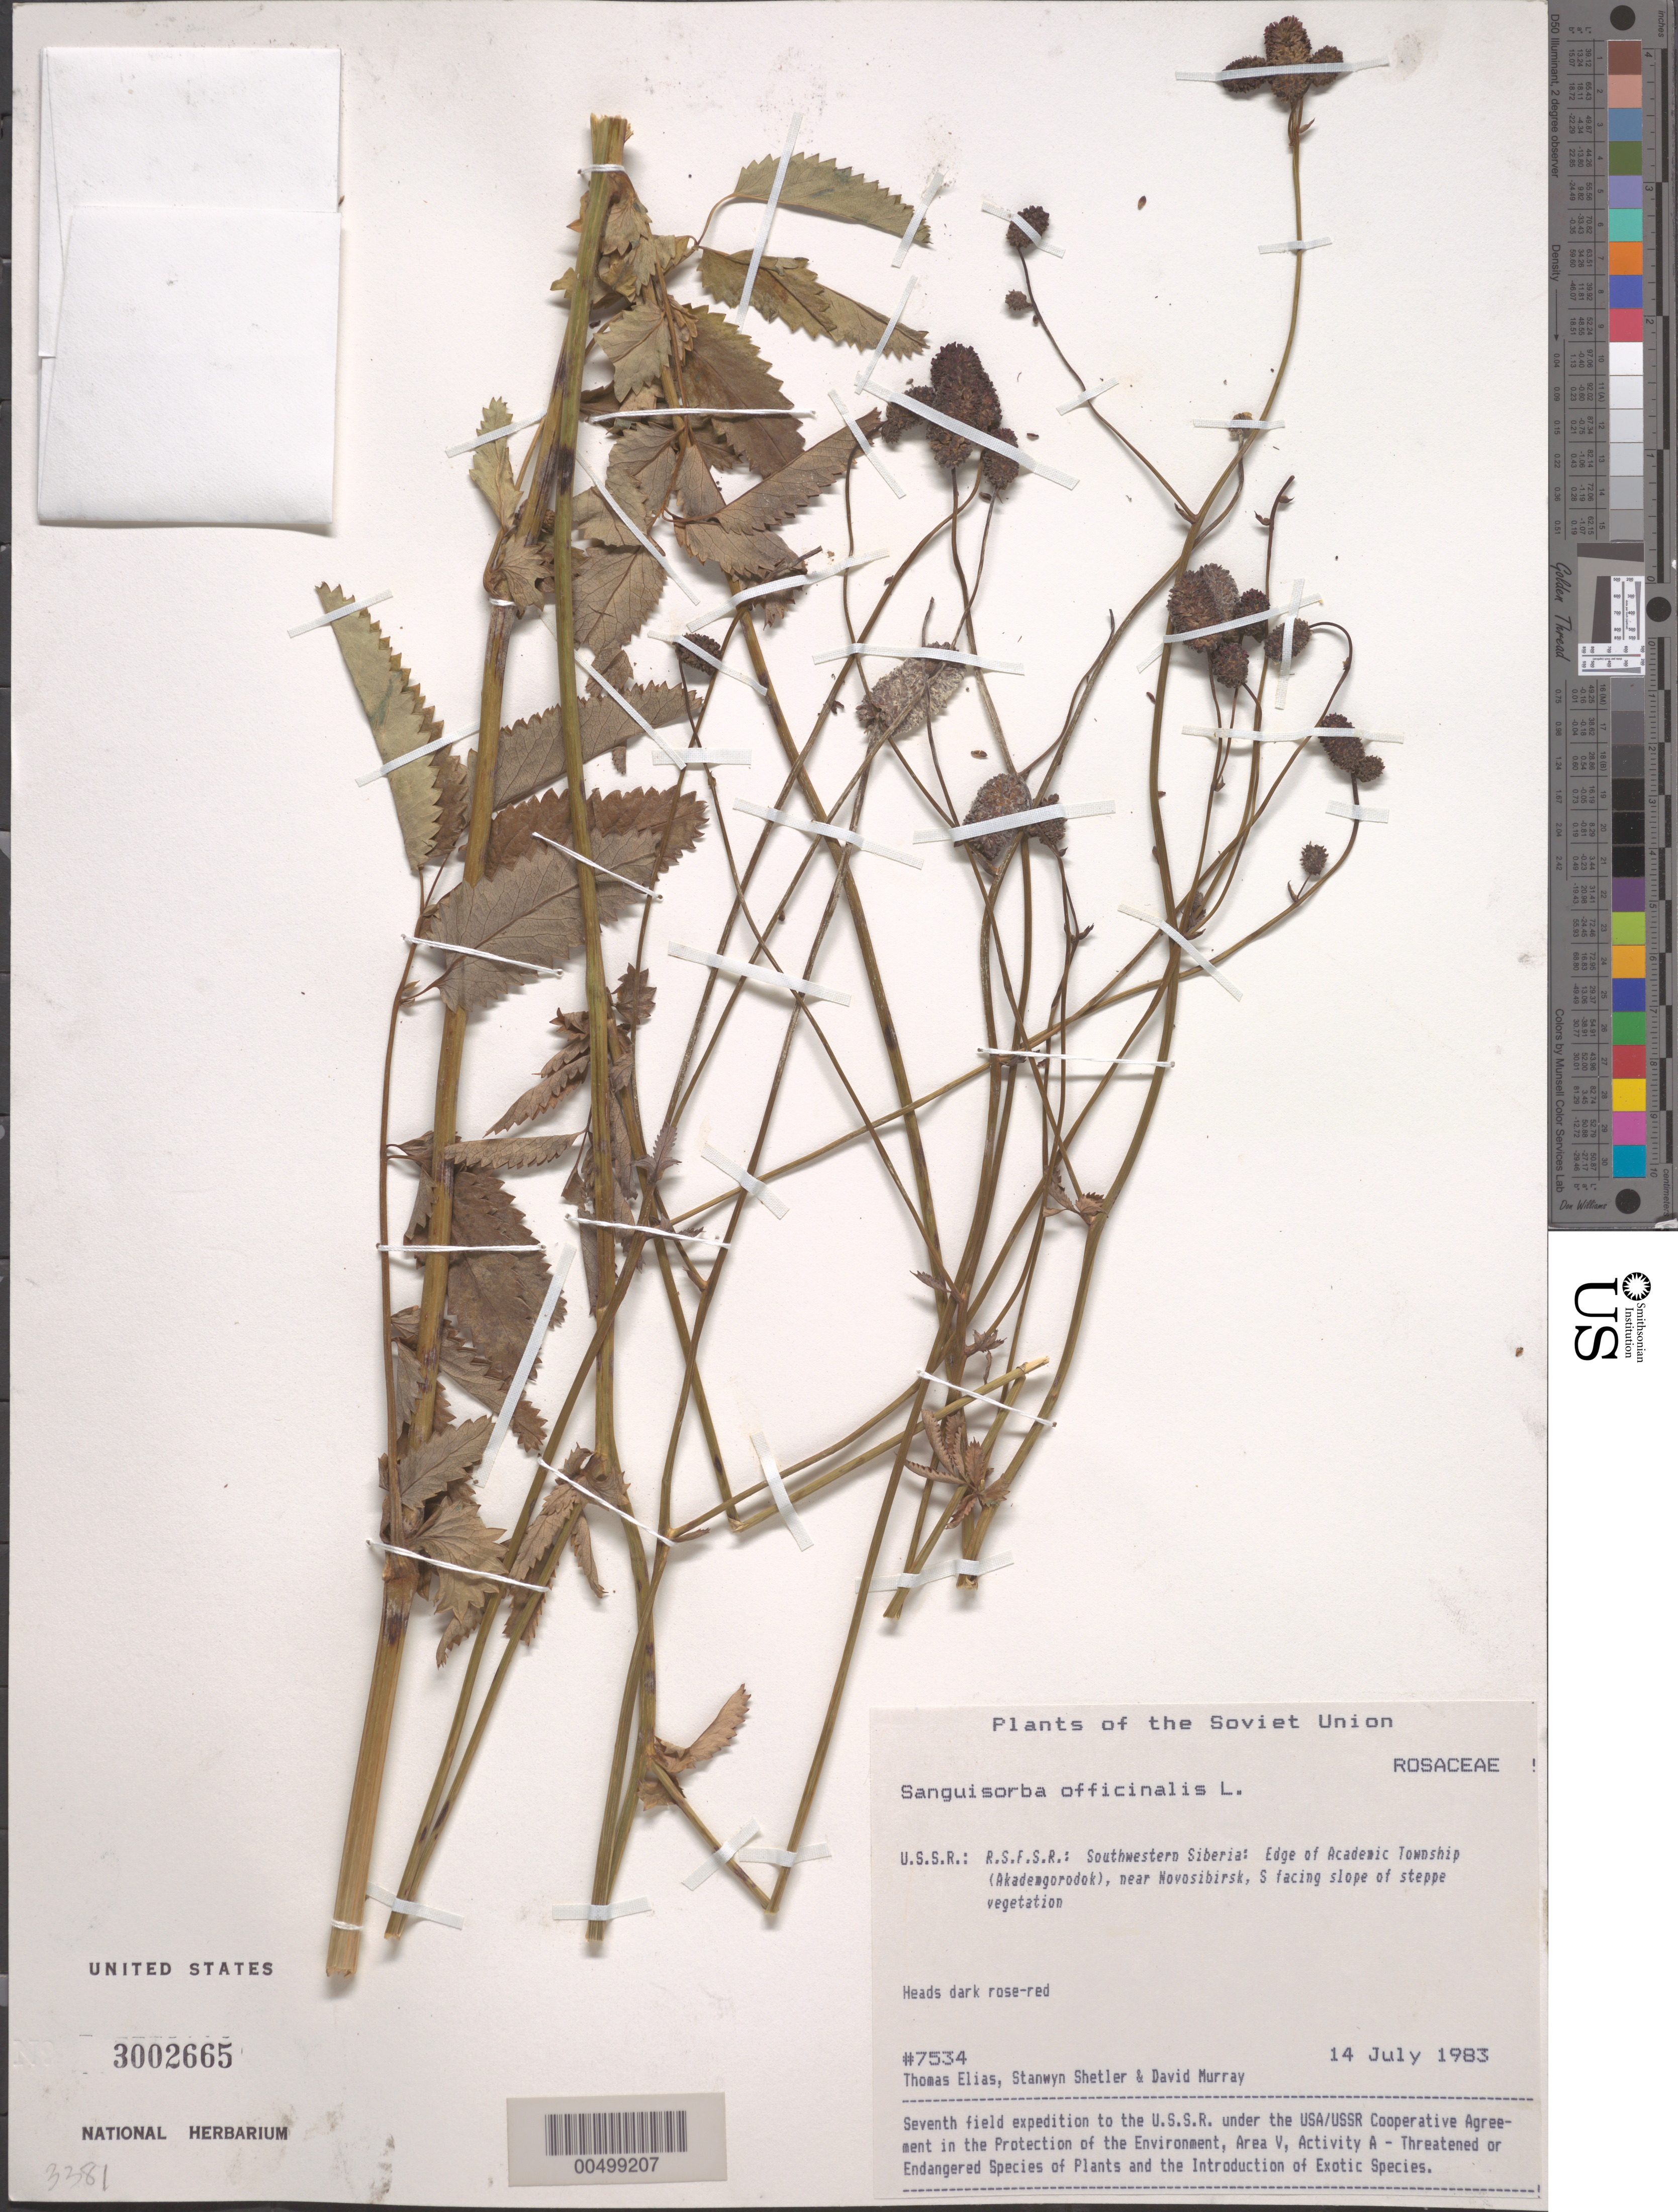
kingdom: Plantae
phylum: Tracheophyta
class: Magnoliopsida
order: Rosales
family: Rosaceae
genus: Sanguisorba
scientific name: Sanguisorba officinalis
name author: L.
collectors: T. Elias, S. Shetler & D. F. Murray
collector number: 7534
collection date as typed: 14 Jul 1983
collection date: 1983-07-14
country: Russian Federation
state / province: Novosibirsk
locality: edge of Academic Township (Academgorodok), near Novosibirsk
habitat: S-facing slope of steppe vegetation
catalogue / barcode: US 3002665